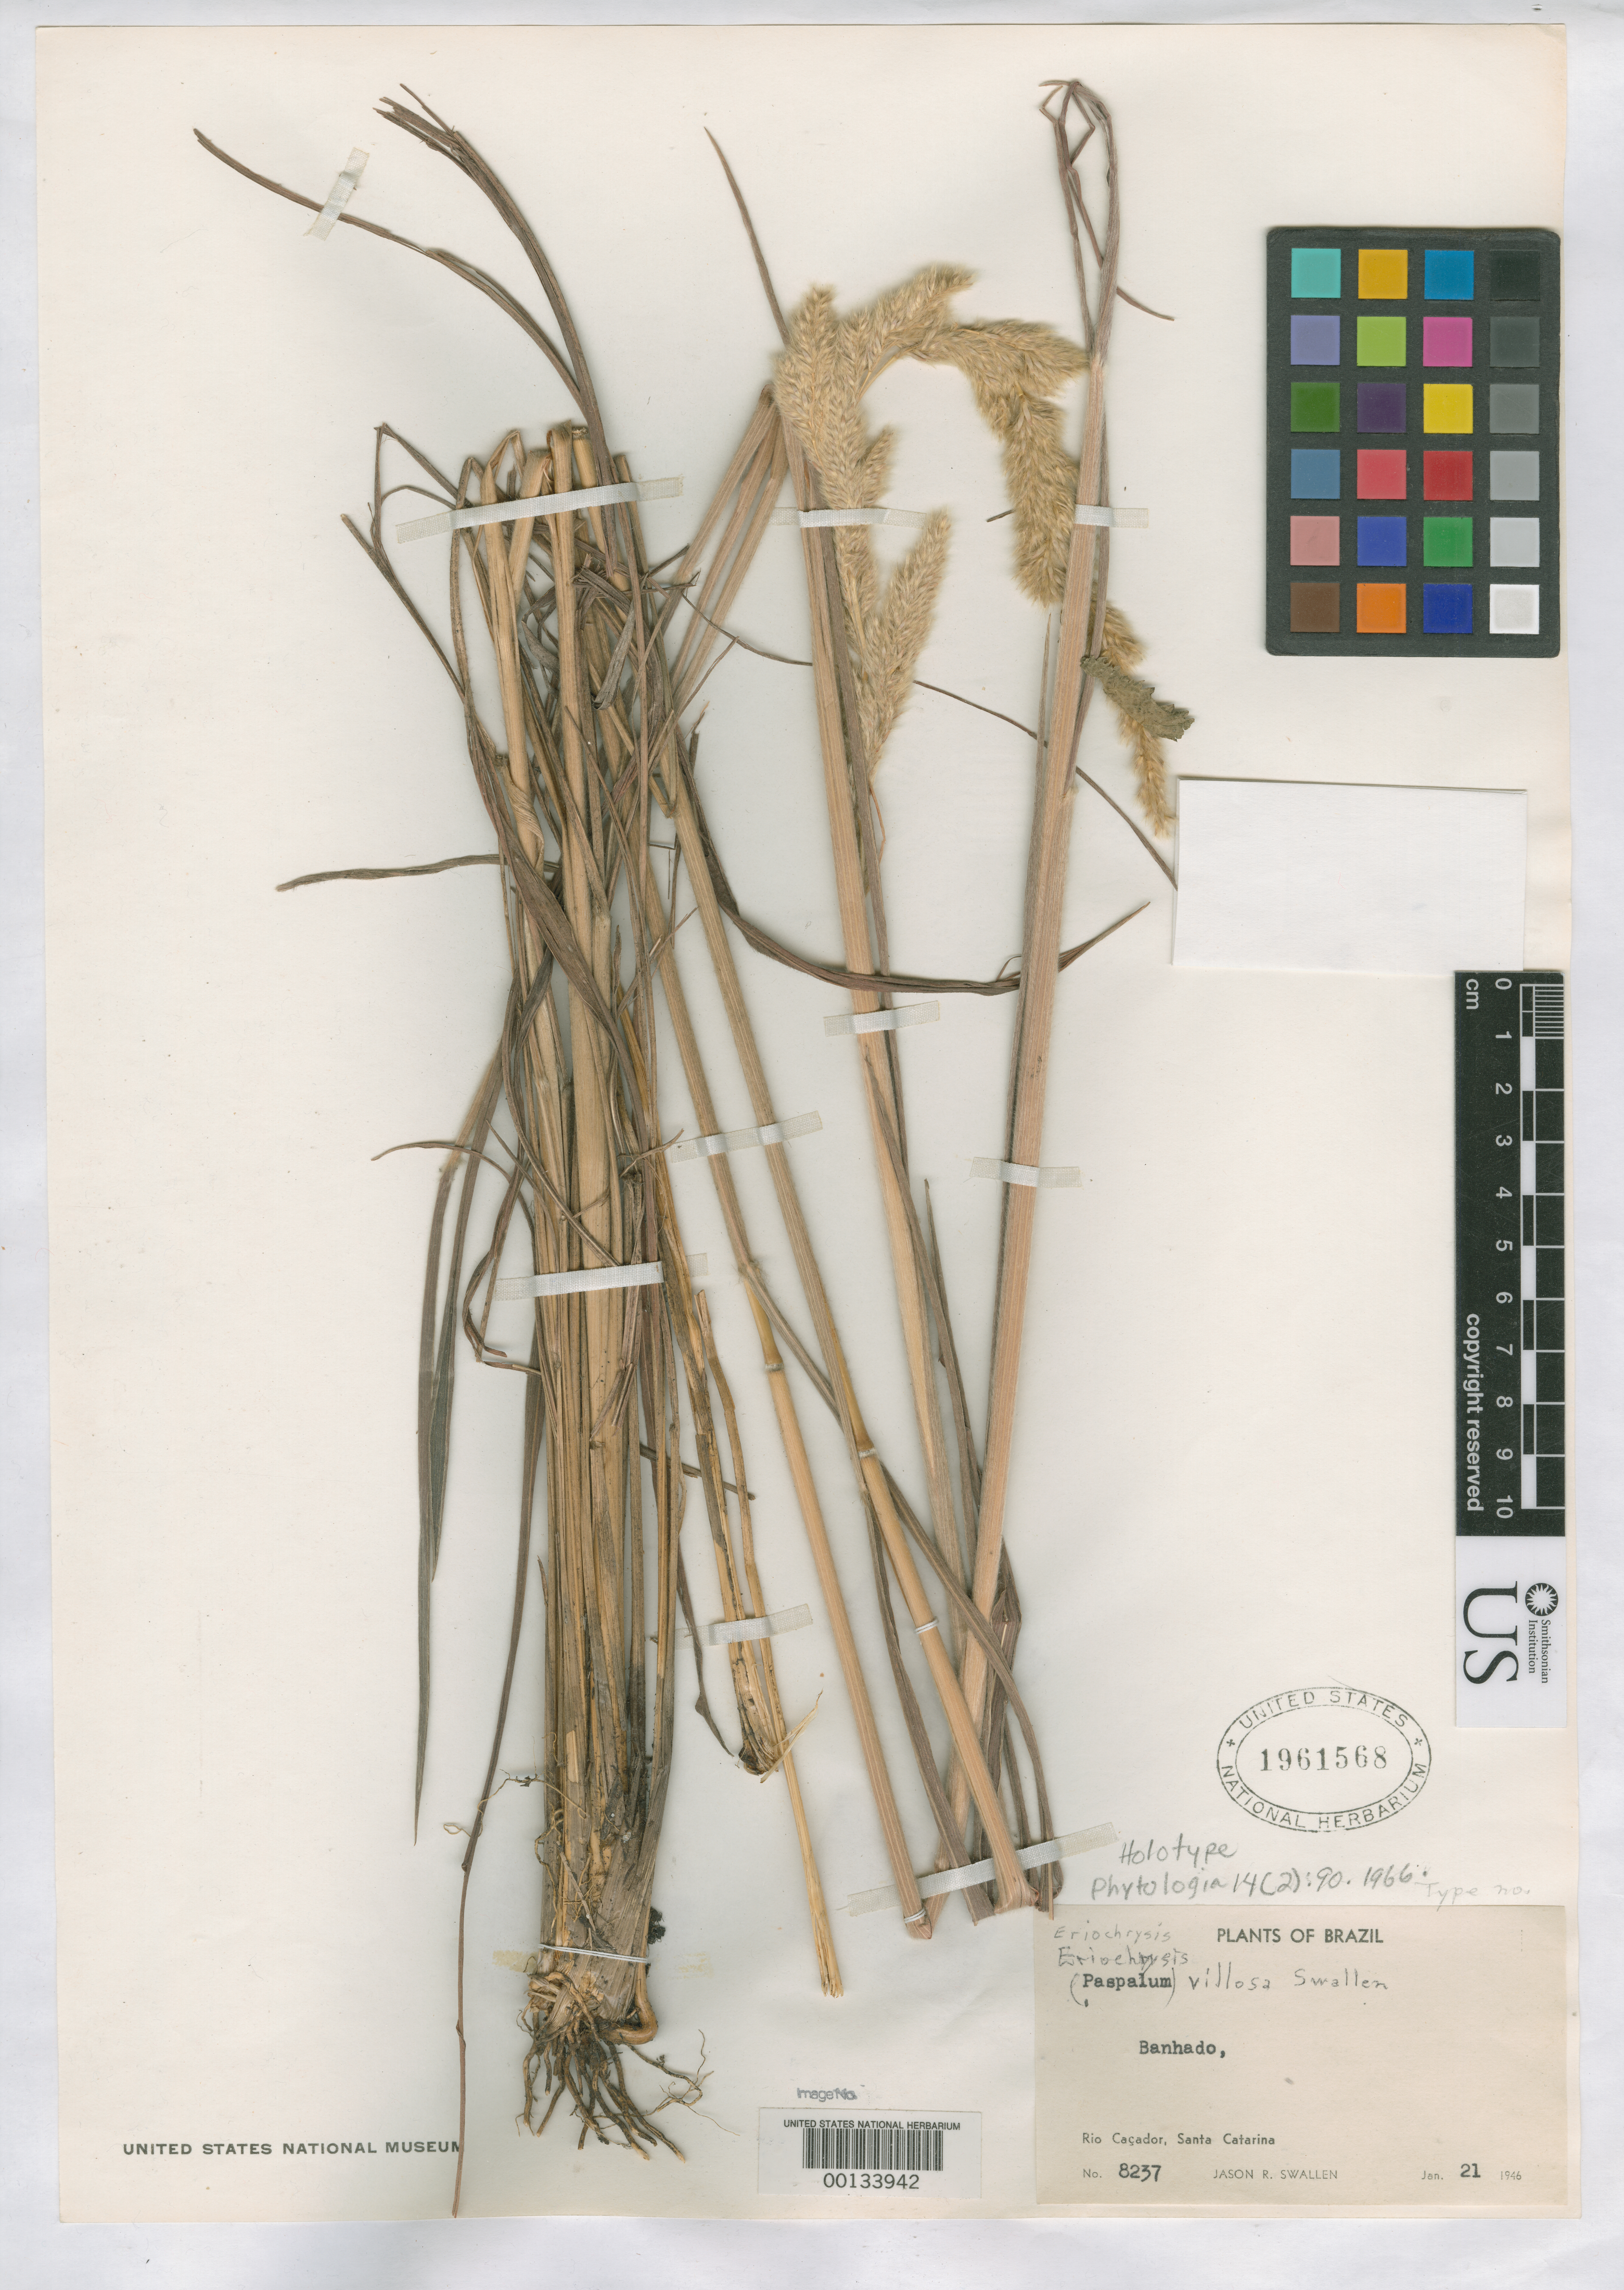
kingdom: Plantae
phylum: Tracheophyta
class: Liliopsida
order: Poales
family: Poaceae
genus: Eriochrysis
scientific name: Eriochrysis villosa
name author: Swallen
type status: Holotype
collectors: J. R. Swallen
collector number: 8237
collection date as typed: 21 Jan 1946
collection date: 1946-01-21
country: Brazil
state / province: Santa Catarina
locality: Banhado, Rio Cacador.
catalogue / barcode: US 1961586